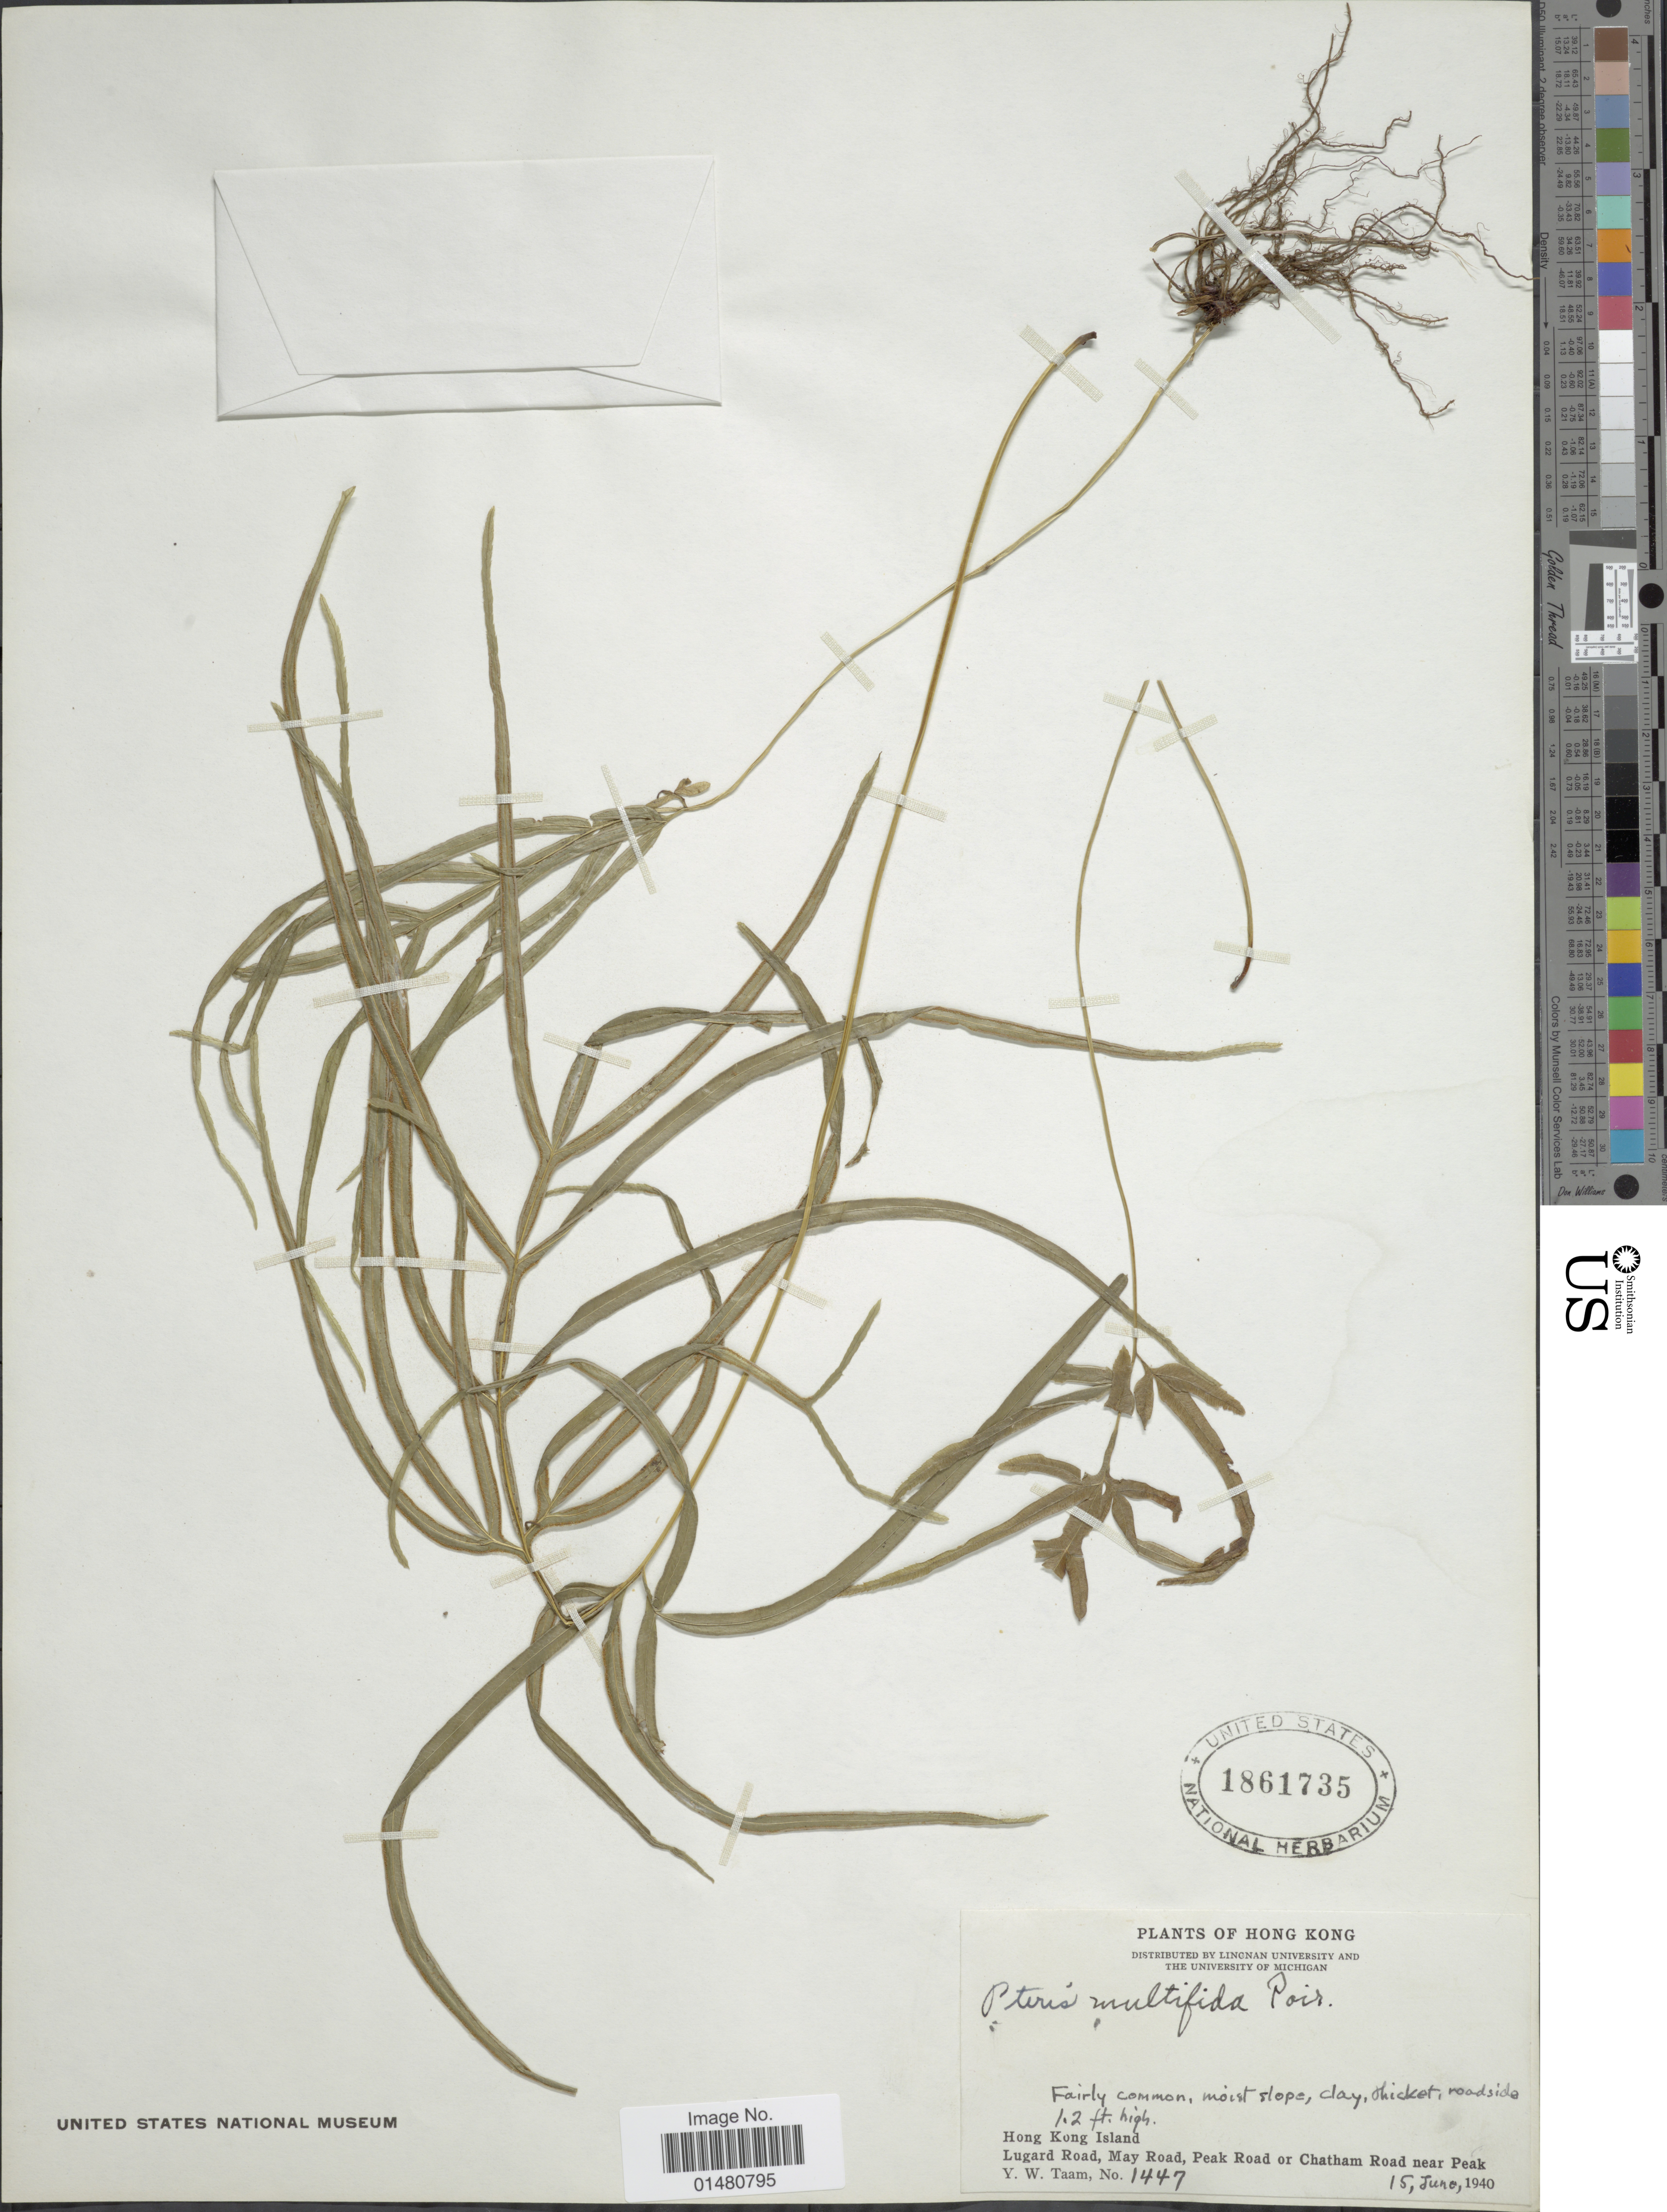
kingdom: Plantae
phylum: Tracheophyta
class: Polypodiopsida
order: Polypodiales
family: Pteridaceae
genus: Pteris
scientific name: Pteris multifida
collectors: Y. W. Taam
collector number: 1447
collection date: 1940-06-15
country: China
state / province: Hong Kong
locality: Hong Kong Island, Lugard Road, May Road or Chatham Road near Peak, Fukien Prov.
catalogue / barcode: US 1861735